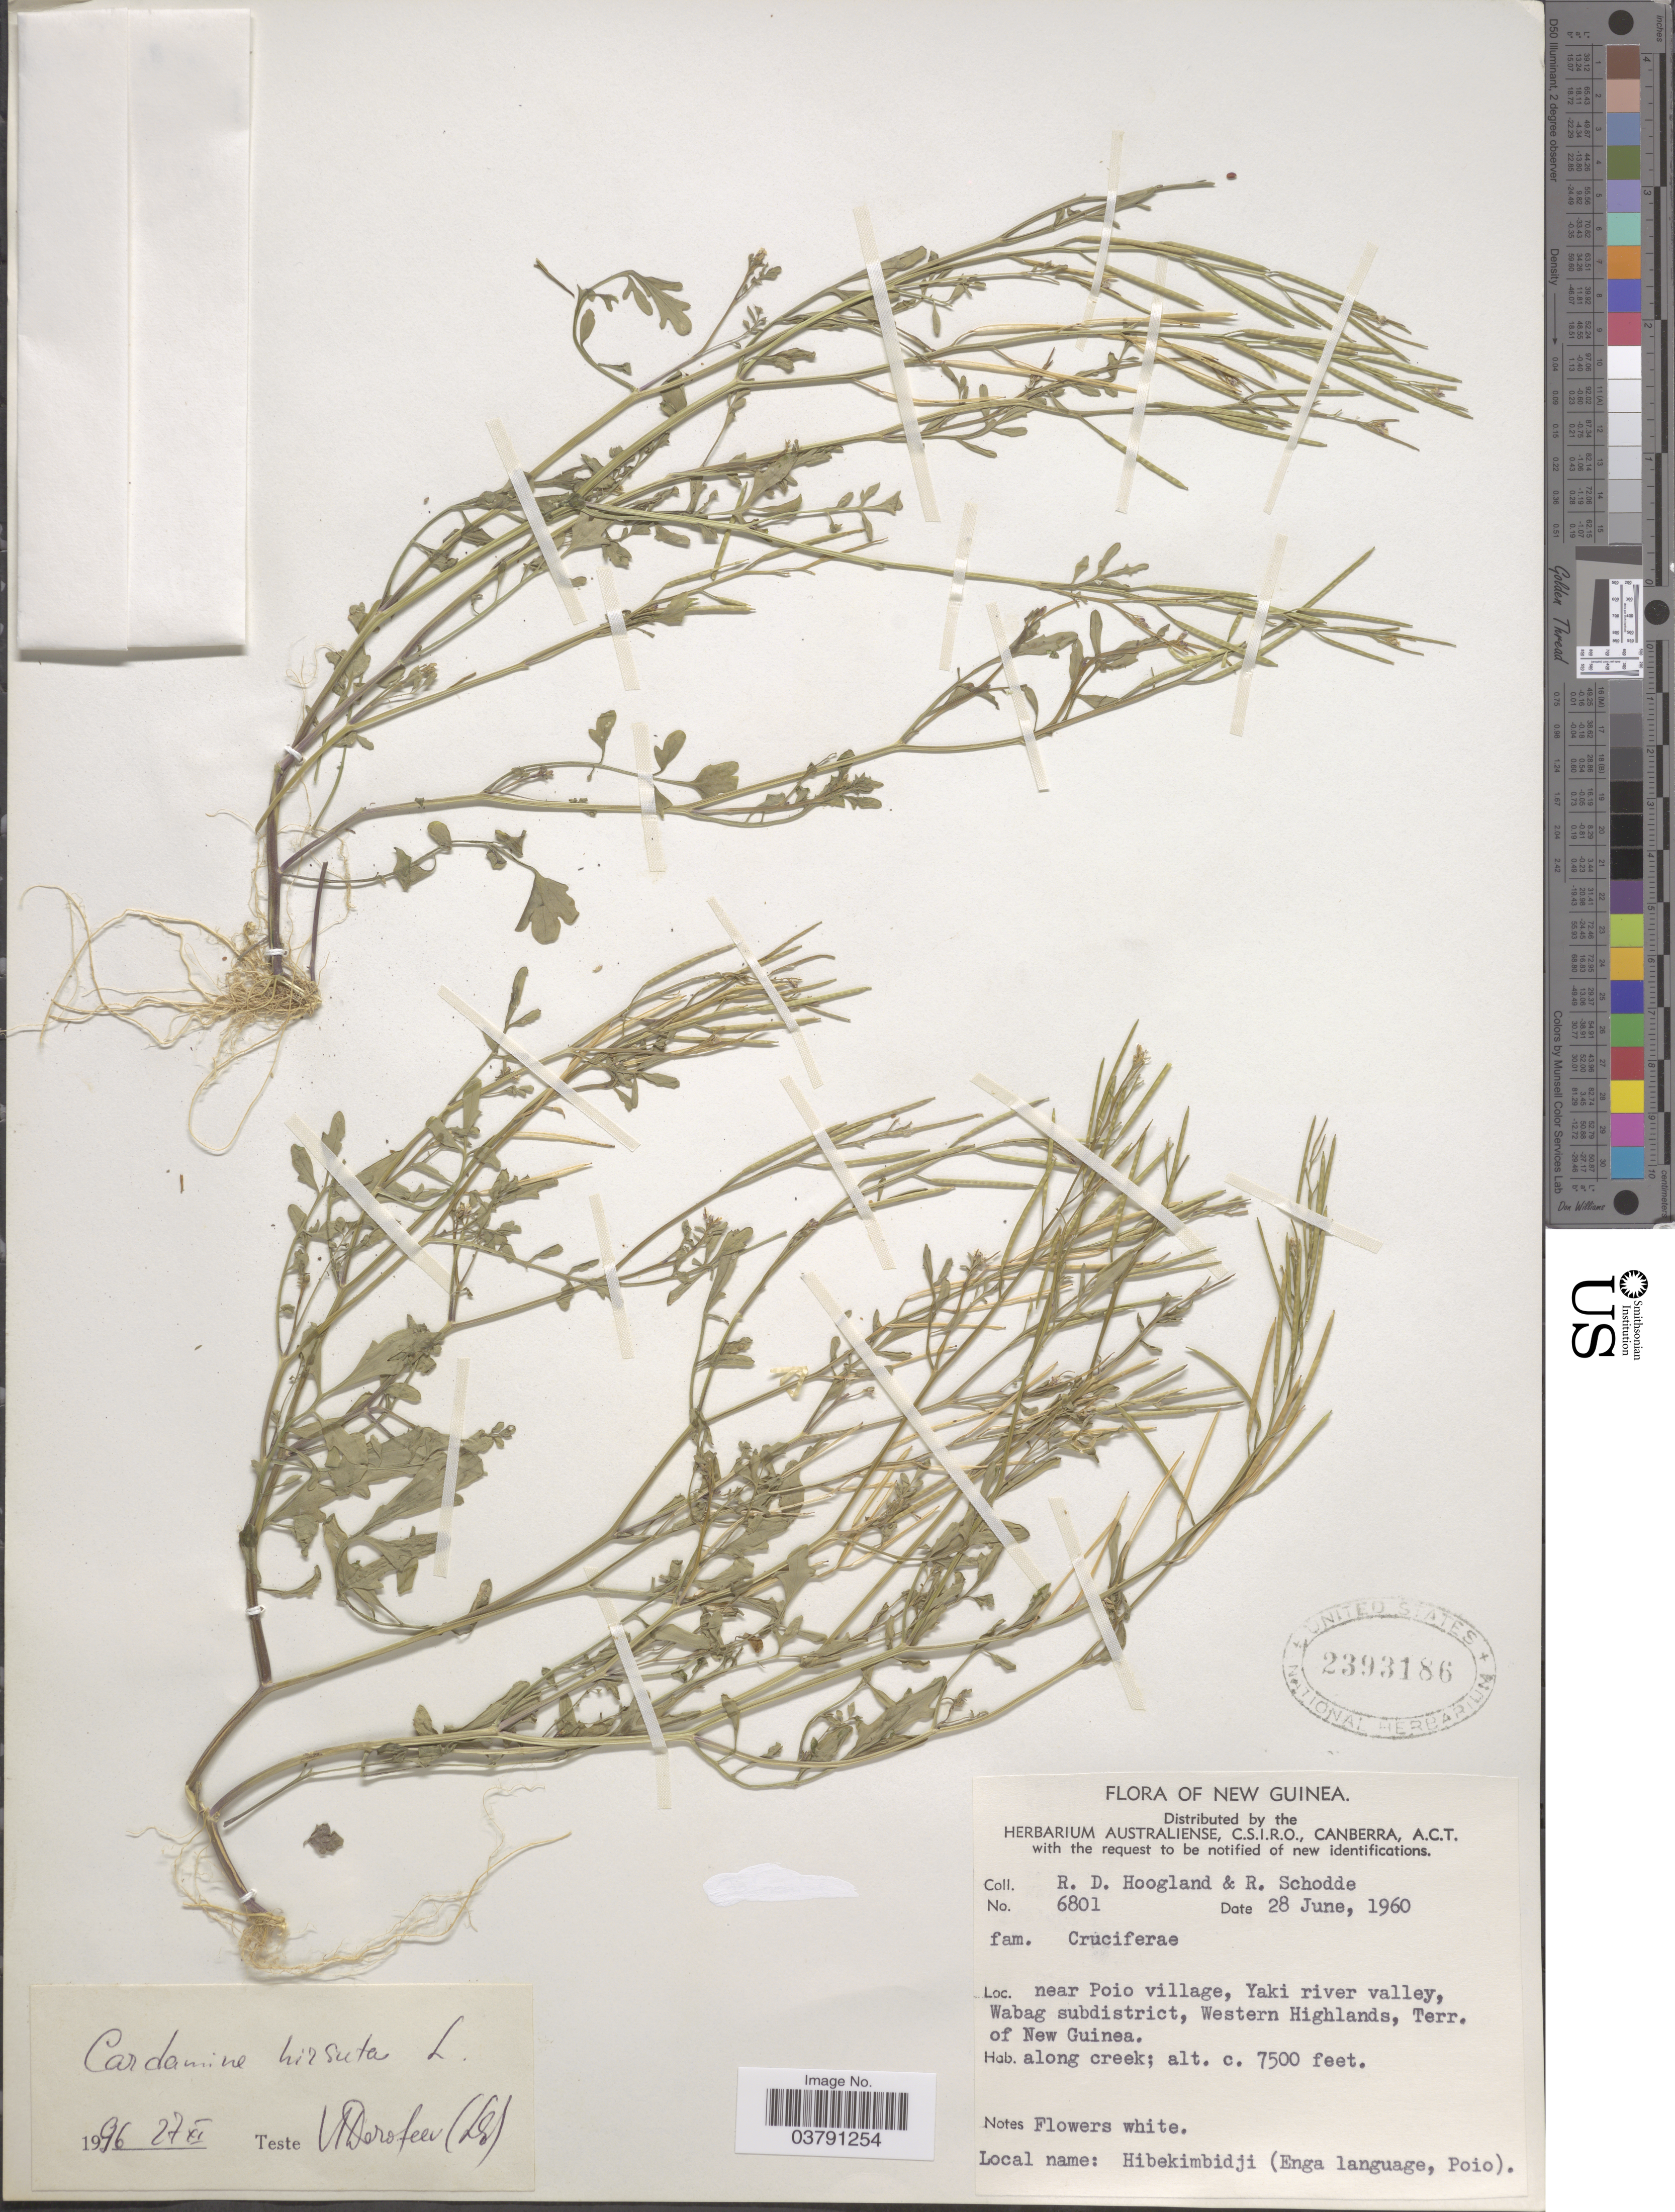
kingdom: Plantae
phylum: Tracheophyta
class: Magnoliopsida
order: Brassicales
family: Brassicaceae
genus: Cardamine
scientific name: Cardamine flexuosa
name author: With.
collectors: R. D. Hoogland & R. Schodde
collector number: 6801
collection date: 1960-06-28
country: Papua New Guinea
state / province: Western Highlands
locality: New Guinea. Near Poio village, Yaki river valley, Wabag subdistrict, Western Highlands, Terr. of New Guinea. Along creek. Hibekimbidjie (Enga language, Poio).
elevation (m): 2286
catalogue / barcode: US 2393186